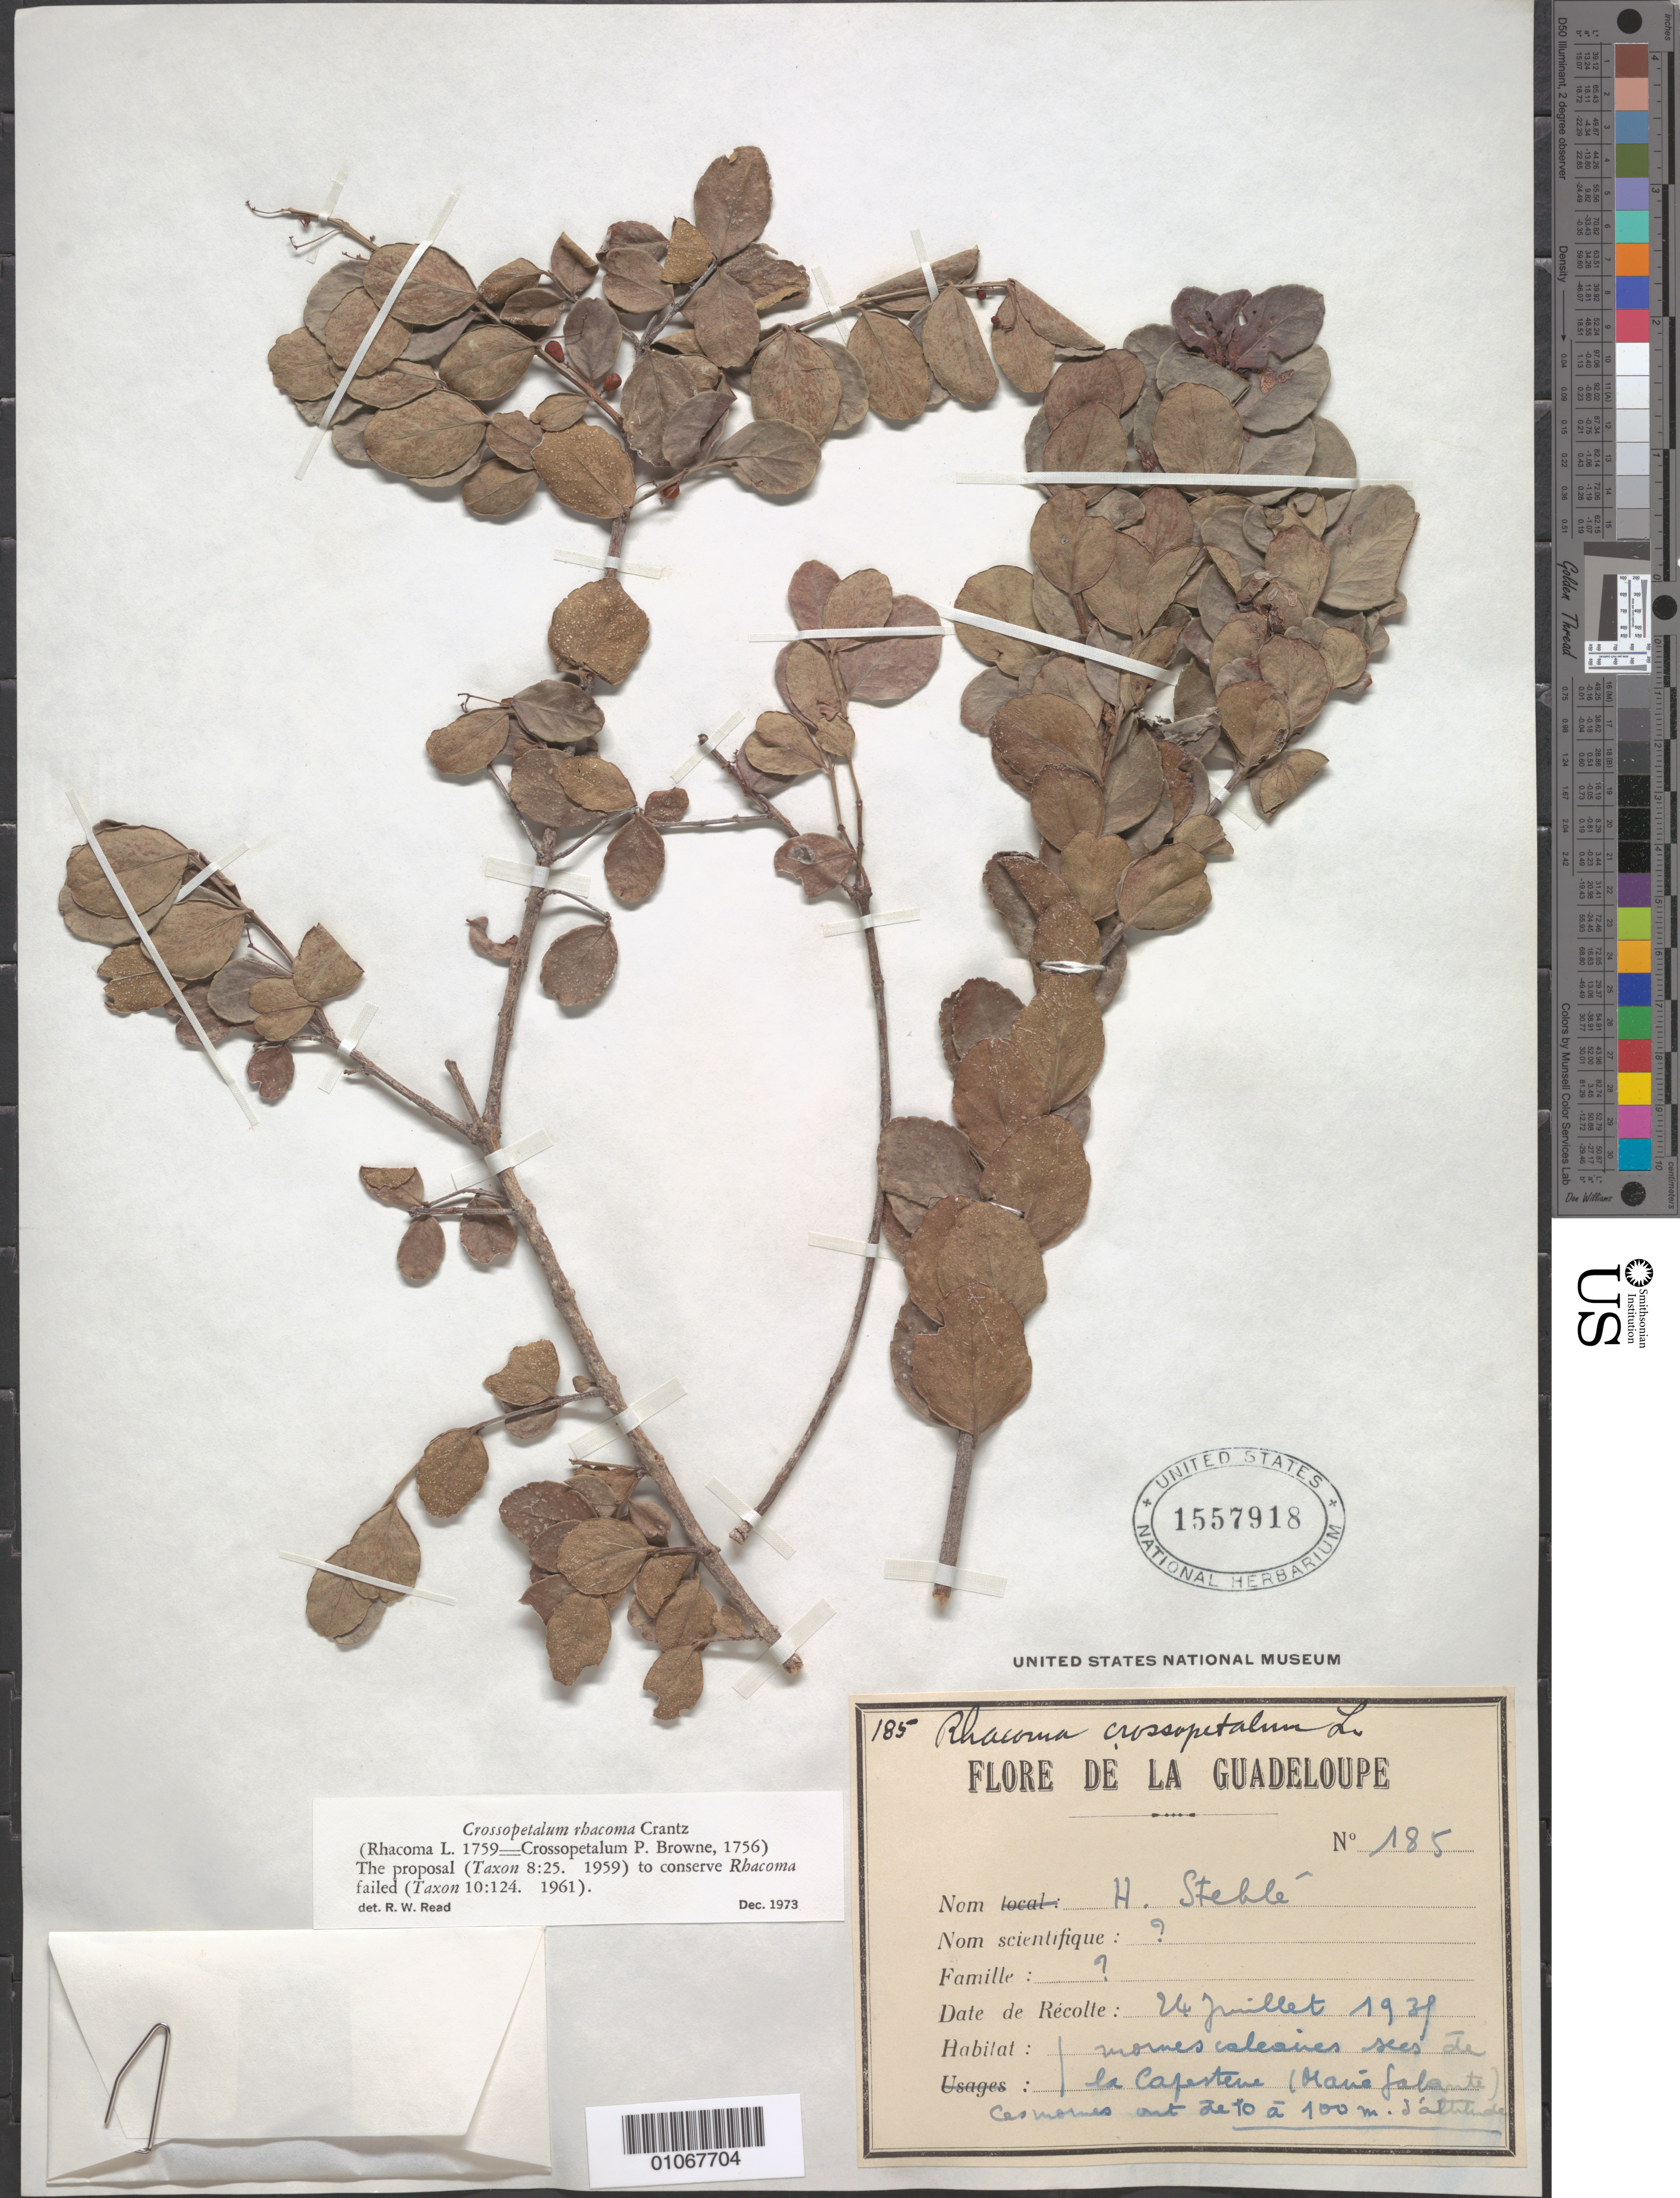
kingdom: Plantae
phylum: Tracheophyta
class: Magnoliopsida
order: Celastrales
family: Celastraceae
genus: Crossopetalum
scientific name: Crossopetalum rhacoma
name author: Crantz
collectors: H. Stehlé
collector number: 185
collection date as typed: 24 Jul 1938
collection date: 1938-07-24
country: Guadeloupe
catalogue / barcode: US 1557918